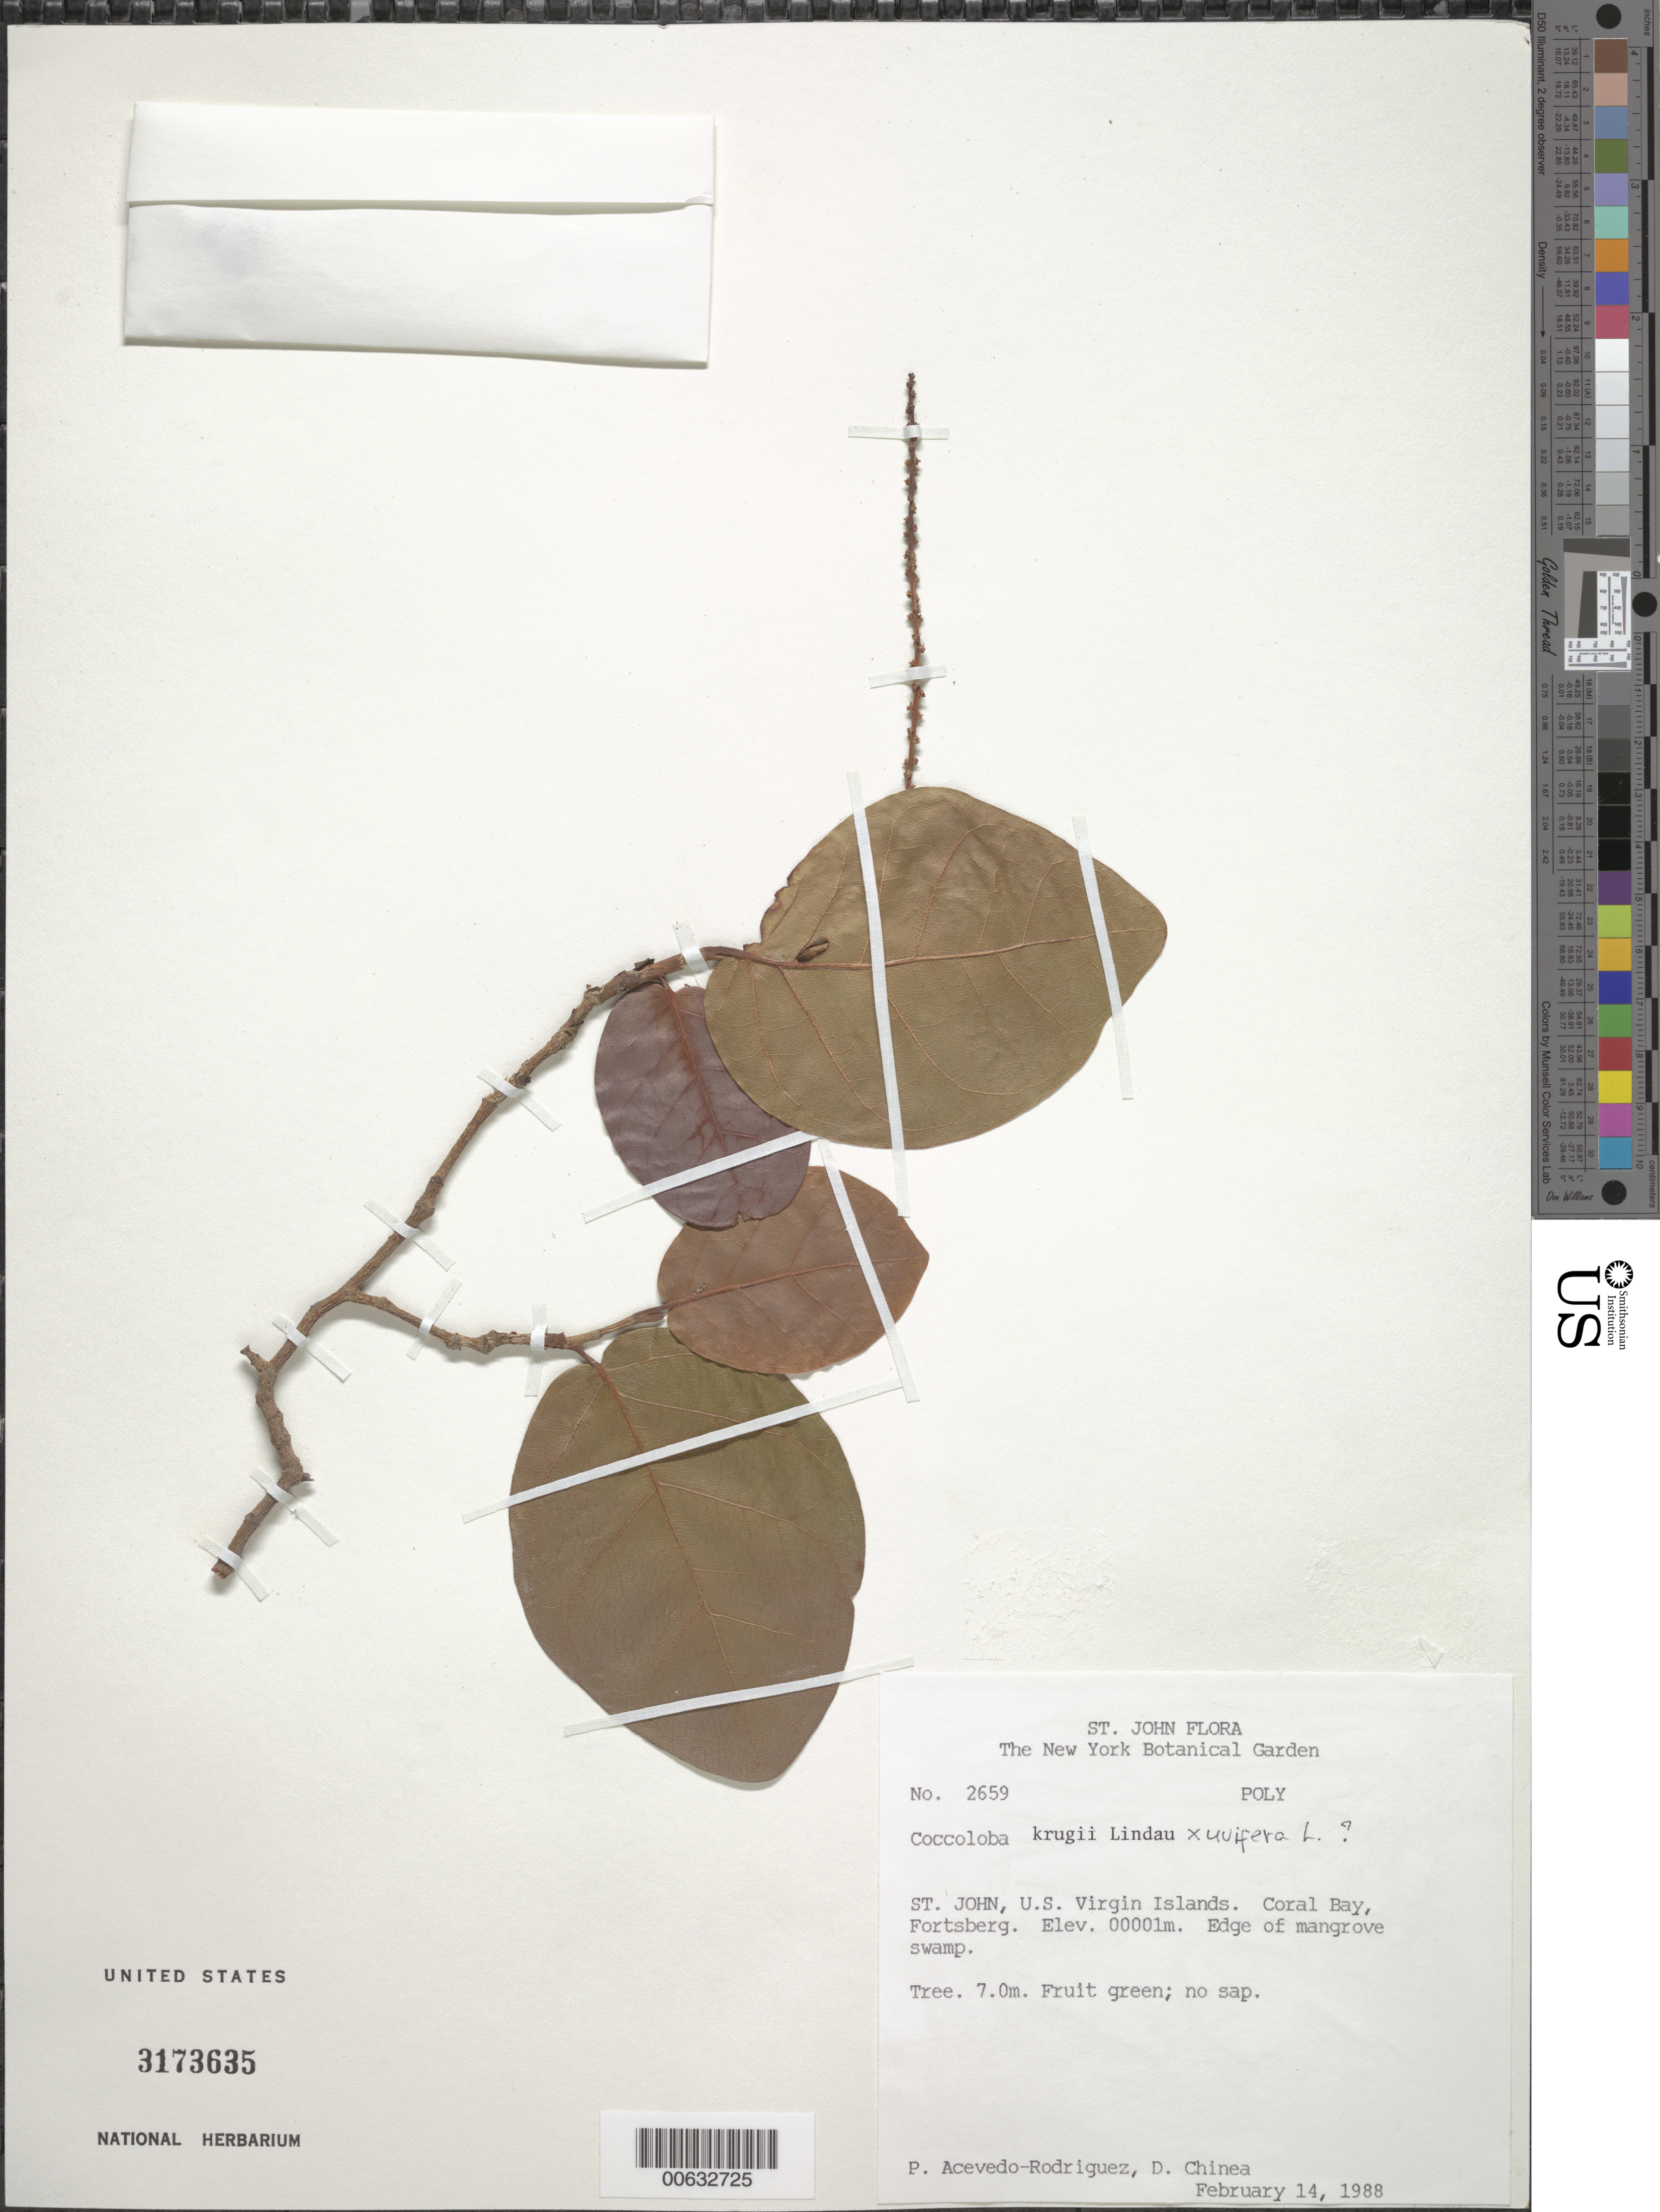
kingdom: Plantae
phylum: Tracheophyta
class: Magnoliopsida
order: Caryophyllales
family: Polygonaceae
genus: Coccoloba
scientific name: Coccoloba krugii x C. uvifera L.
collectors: P. Acevedo-Rodr. & D. Chinea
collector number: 2659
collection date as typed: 14 Feb 1988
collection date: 1988-02-14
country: U.S. Virgin Islands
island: St. John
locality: Fortsberg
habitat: Edge of mangrove swamp.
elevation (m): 1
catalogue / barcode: US 3173635